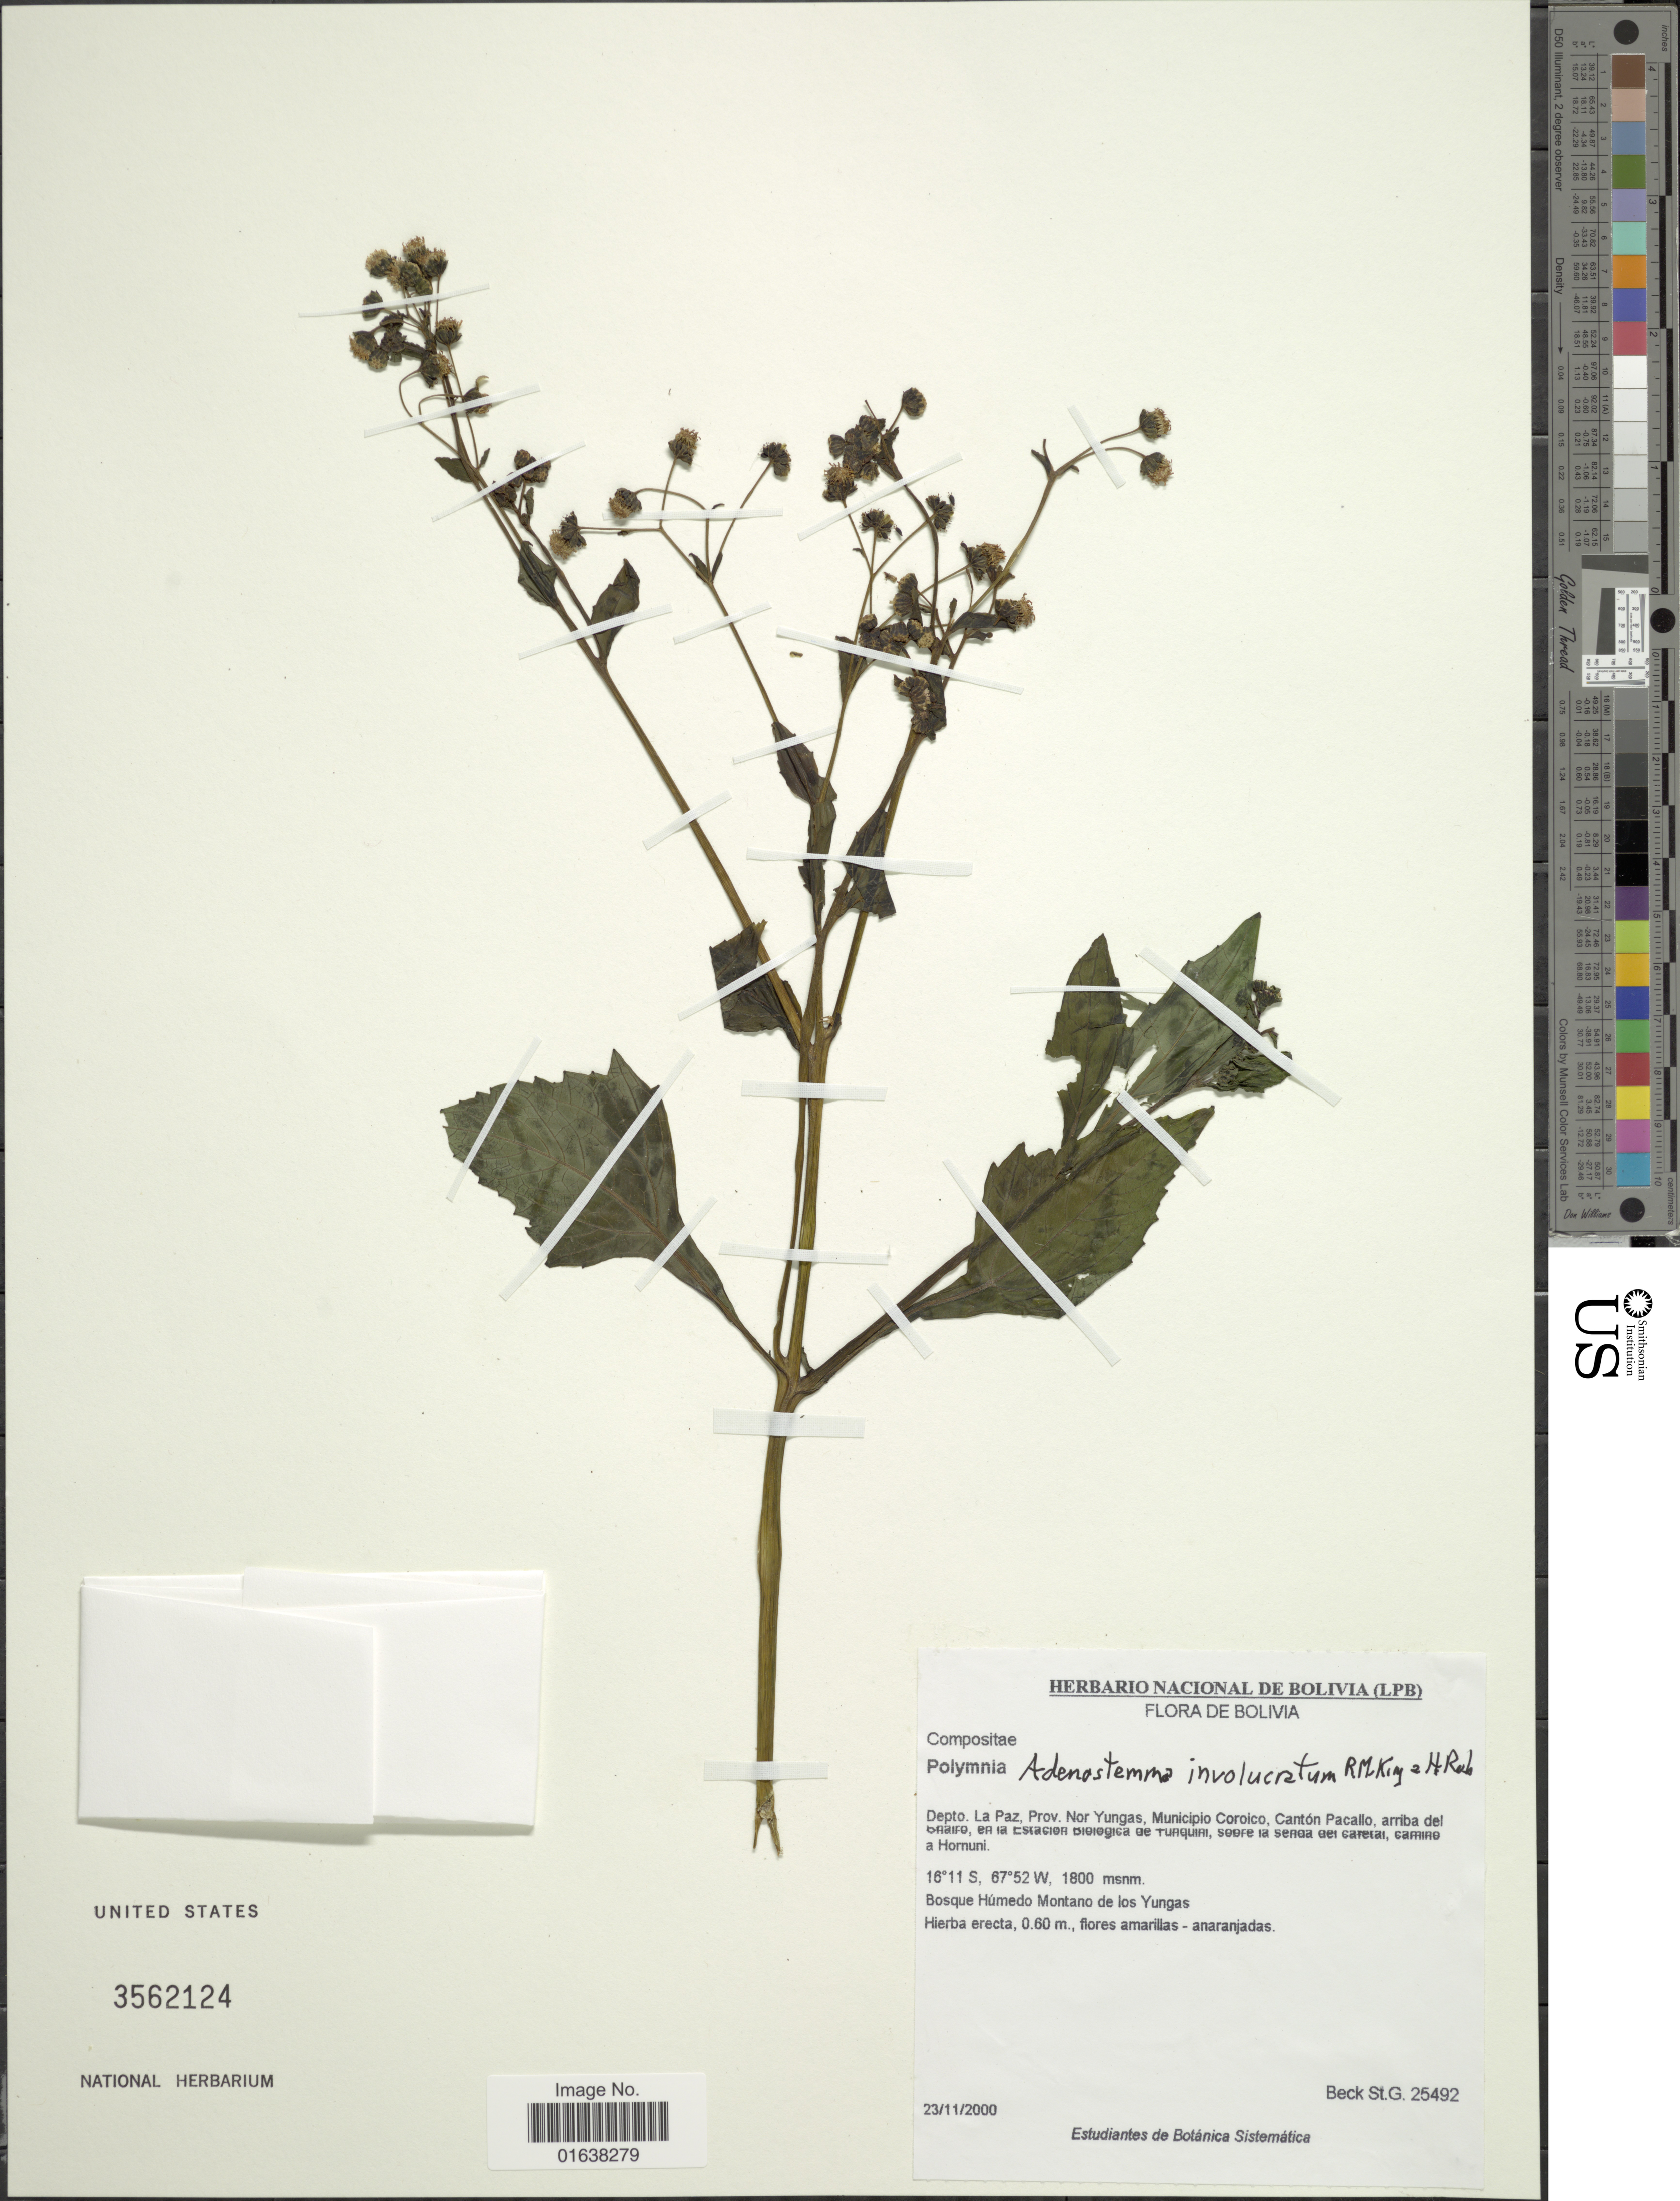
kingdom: Plantae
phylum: Tracheophyta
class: Magnoliopsida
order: Asterales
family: Asteraceae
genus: Adenostemma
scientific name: Adenostemma involucratum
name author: R.M. King & H. Rob.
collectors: S. G. Beck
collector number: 25492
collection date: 2000-11-23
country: Bolivia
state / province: La Paz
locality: Bolivia. Depto. La Paz. Prov. Nor Yungas, Municipio Coroico, Canto Pacallo, arriba del baairo, ca la Estacio Biologica de Turquiri, sobre la senda del caretal, capriro a Hornuni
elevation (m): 1800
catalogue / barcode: US 3562124